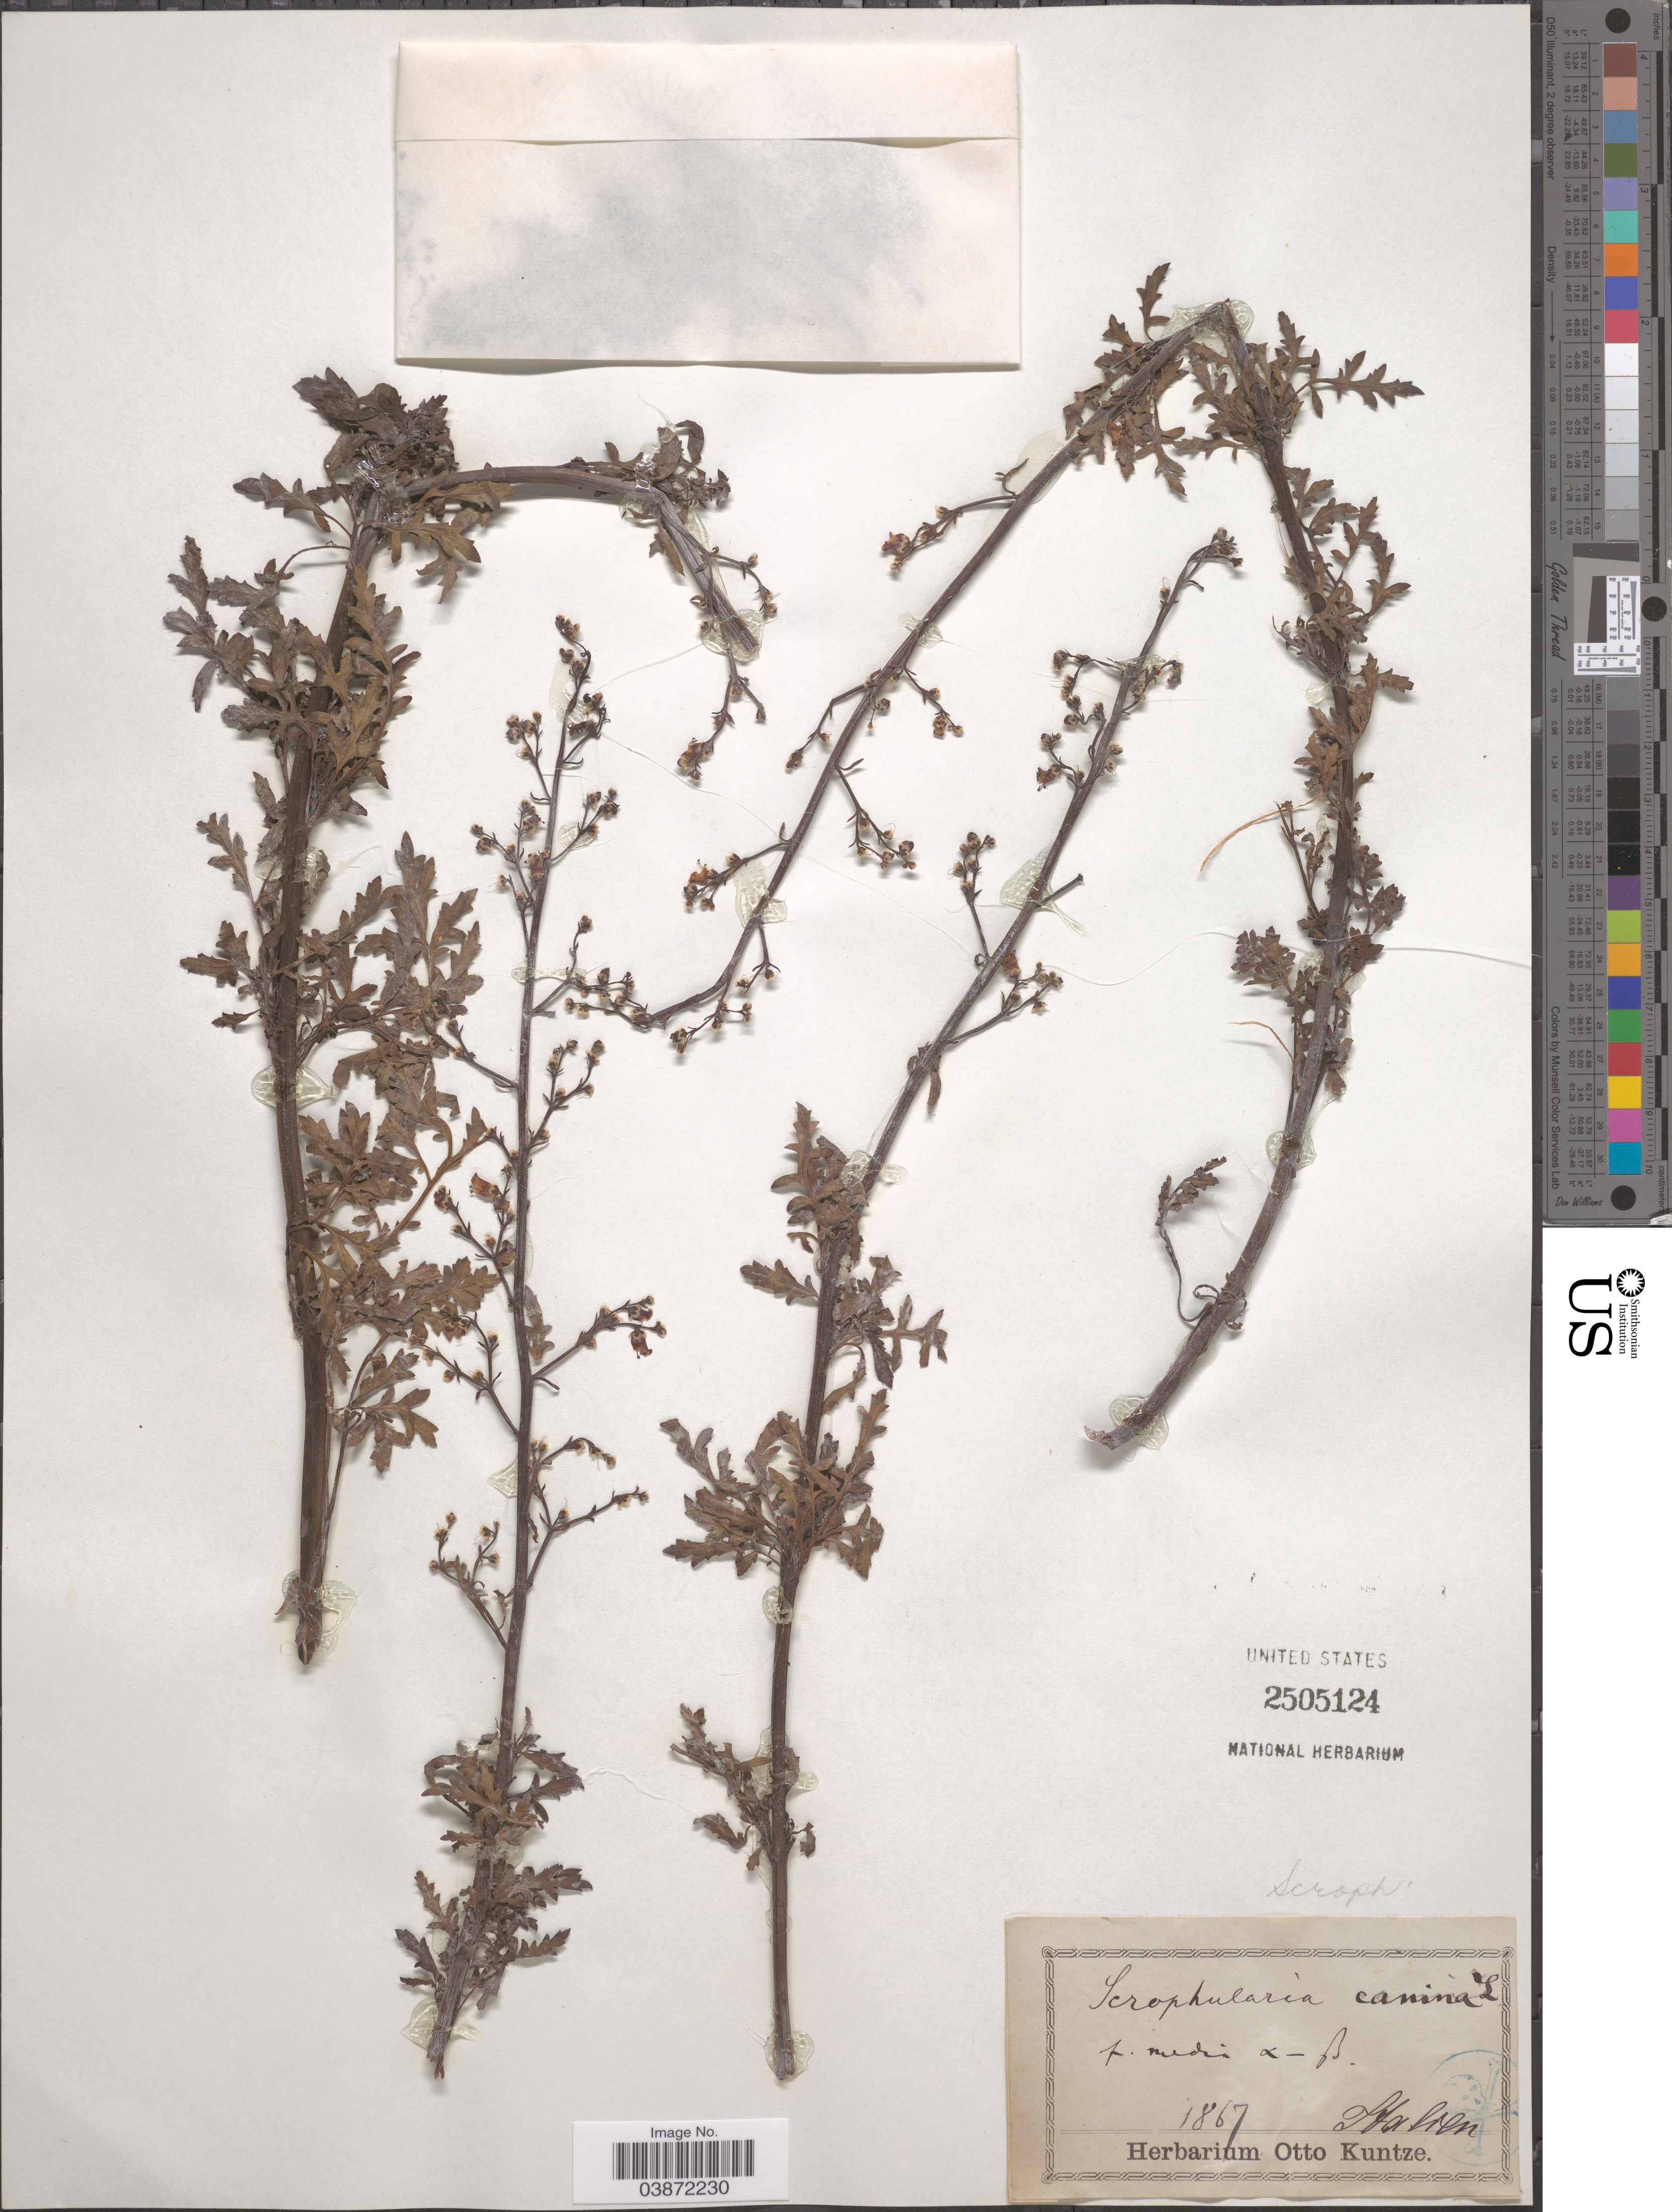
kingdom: Plantae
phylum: Tracheophyta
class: Magnoliopsida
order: Lamiales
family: Scrophulariaceae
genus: Scrophularia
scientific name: Scrophularia canina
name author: L.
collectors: ex herb. Otto Kuntze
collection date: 1867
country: Italy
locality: Italien.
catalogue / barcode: US 2505124